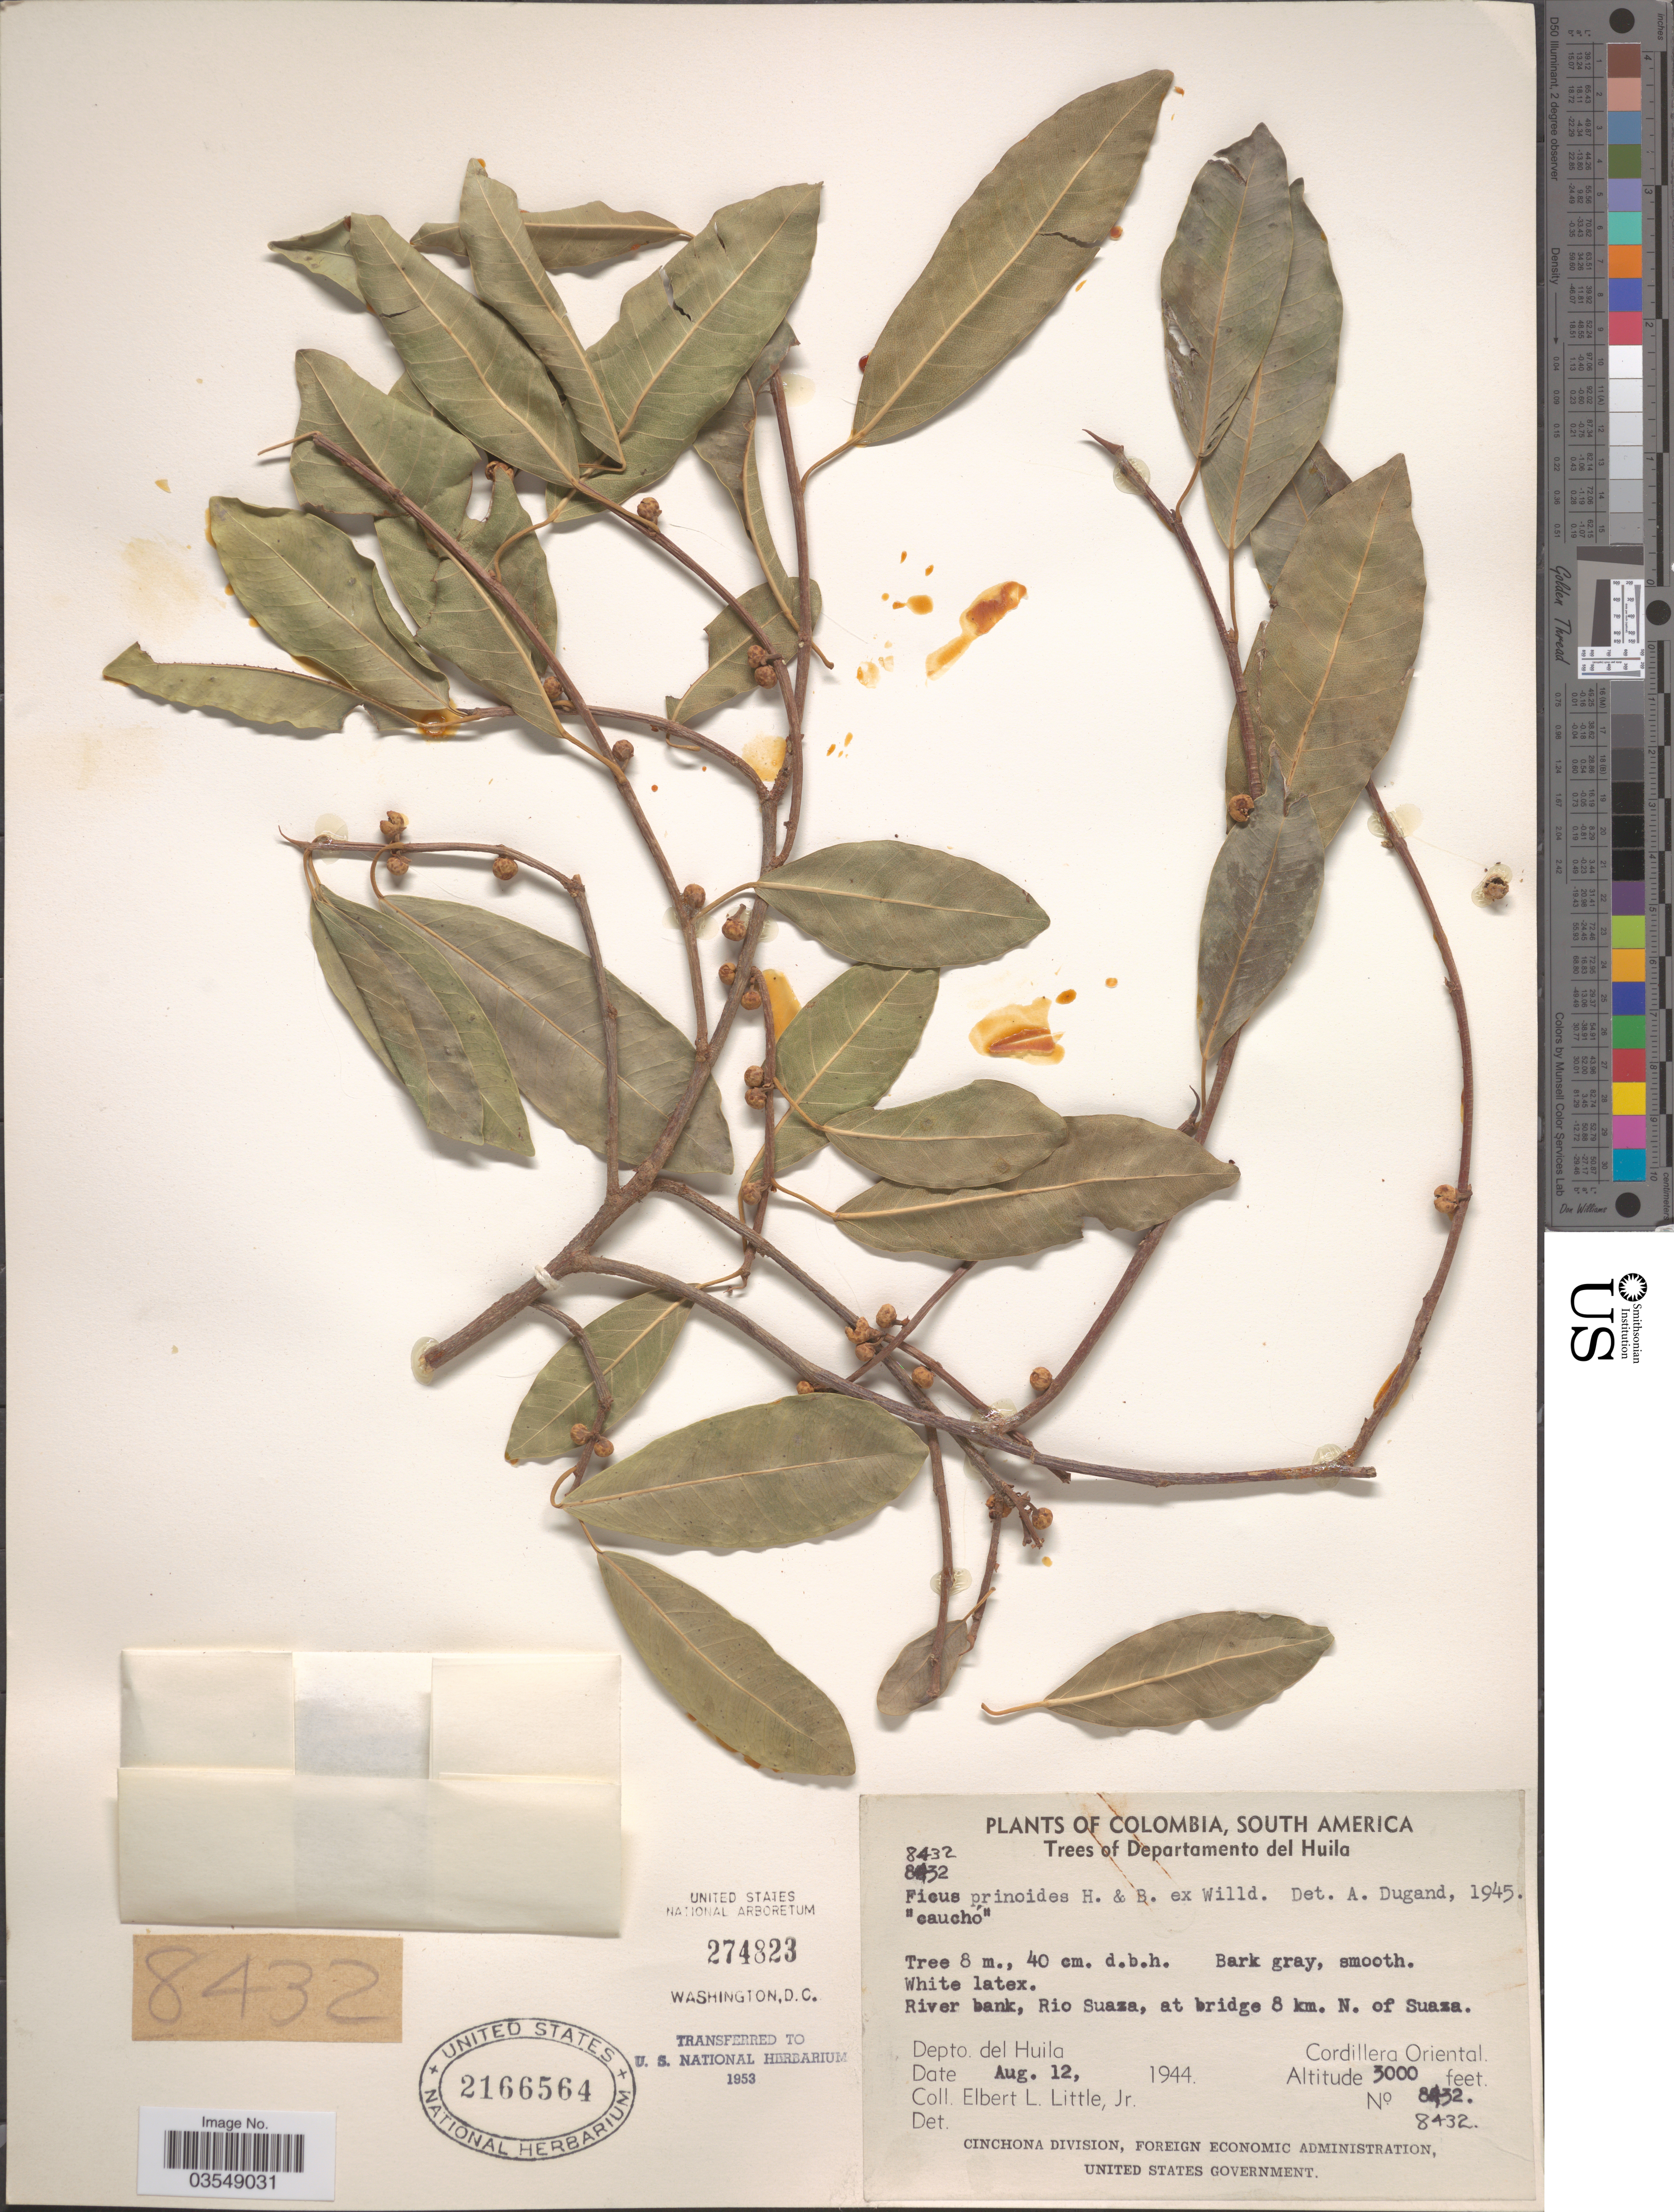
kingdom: Plantae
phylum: Tracheophyta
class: Magnoliopsida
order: Rosales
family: Moraceae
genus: Ficus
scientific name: Ficus pallida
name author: Vahl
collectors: E. L. Little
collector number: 8432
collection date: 1944-08-12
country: Colombia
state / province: Huila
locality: River bank, Rio Suaza, at bridge 8 km. N. of Suaza. Depto. del Huila, Cordillera Oriental.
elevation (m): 914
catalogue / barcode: US 2166564